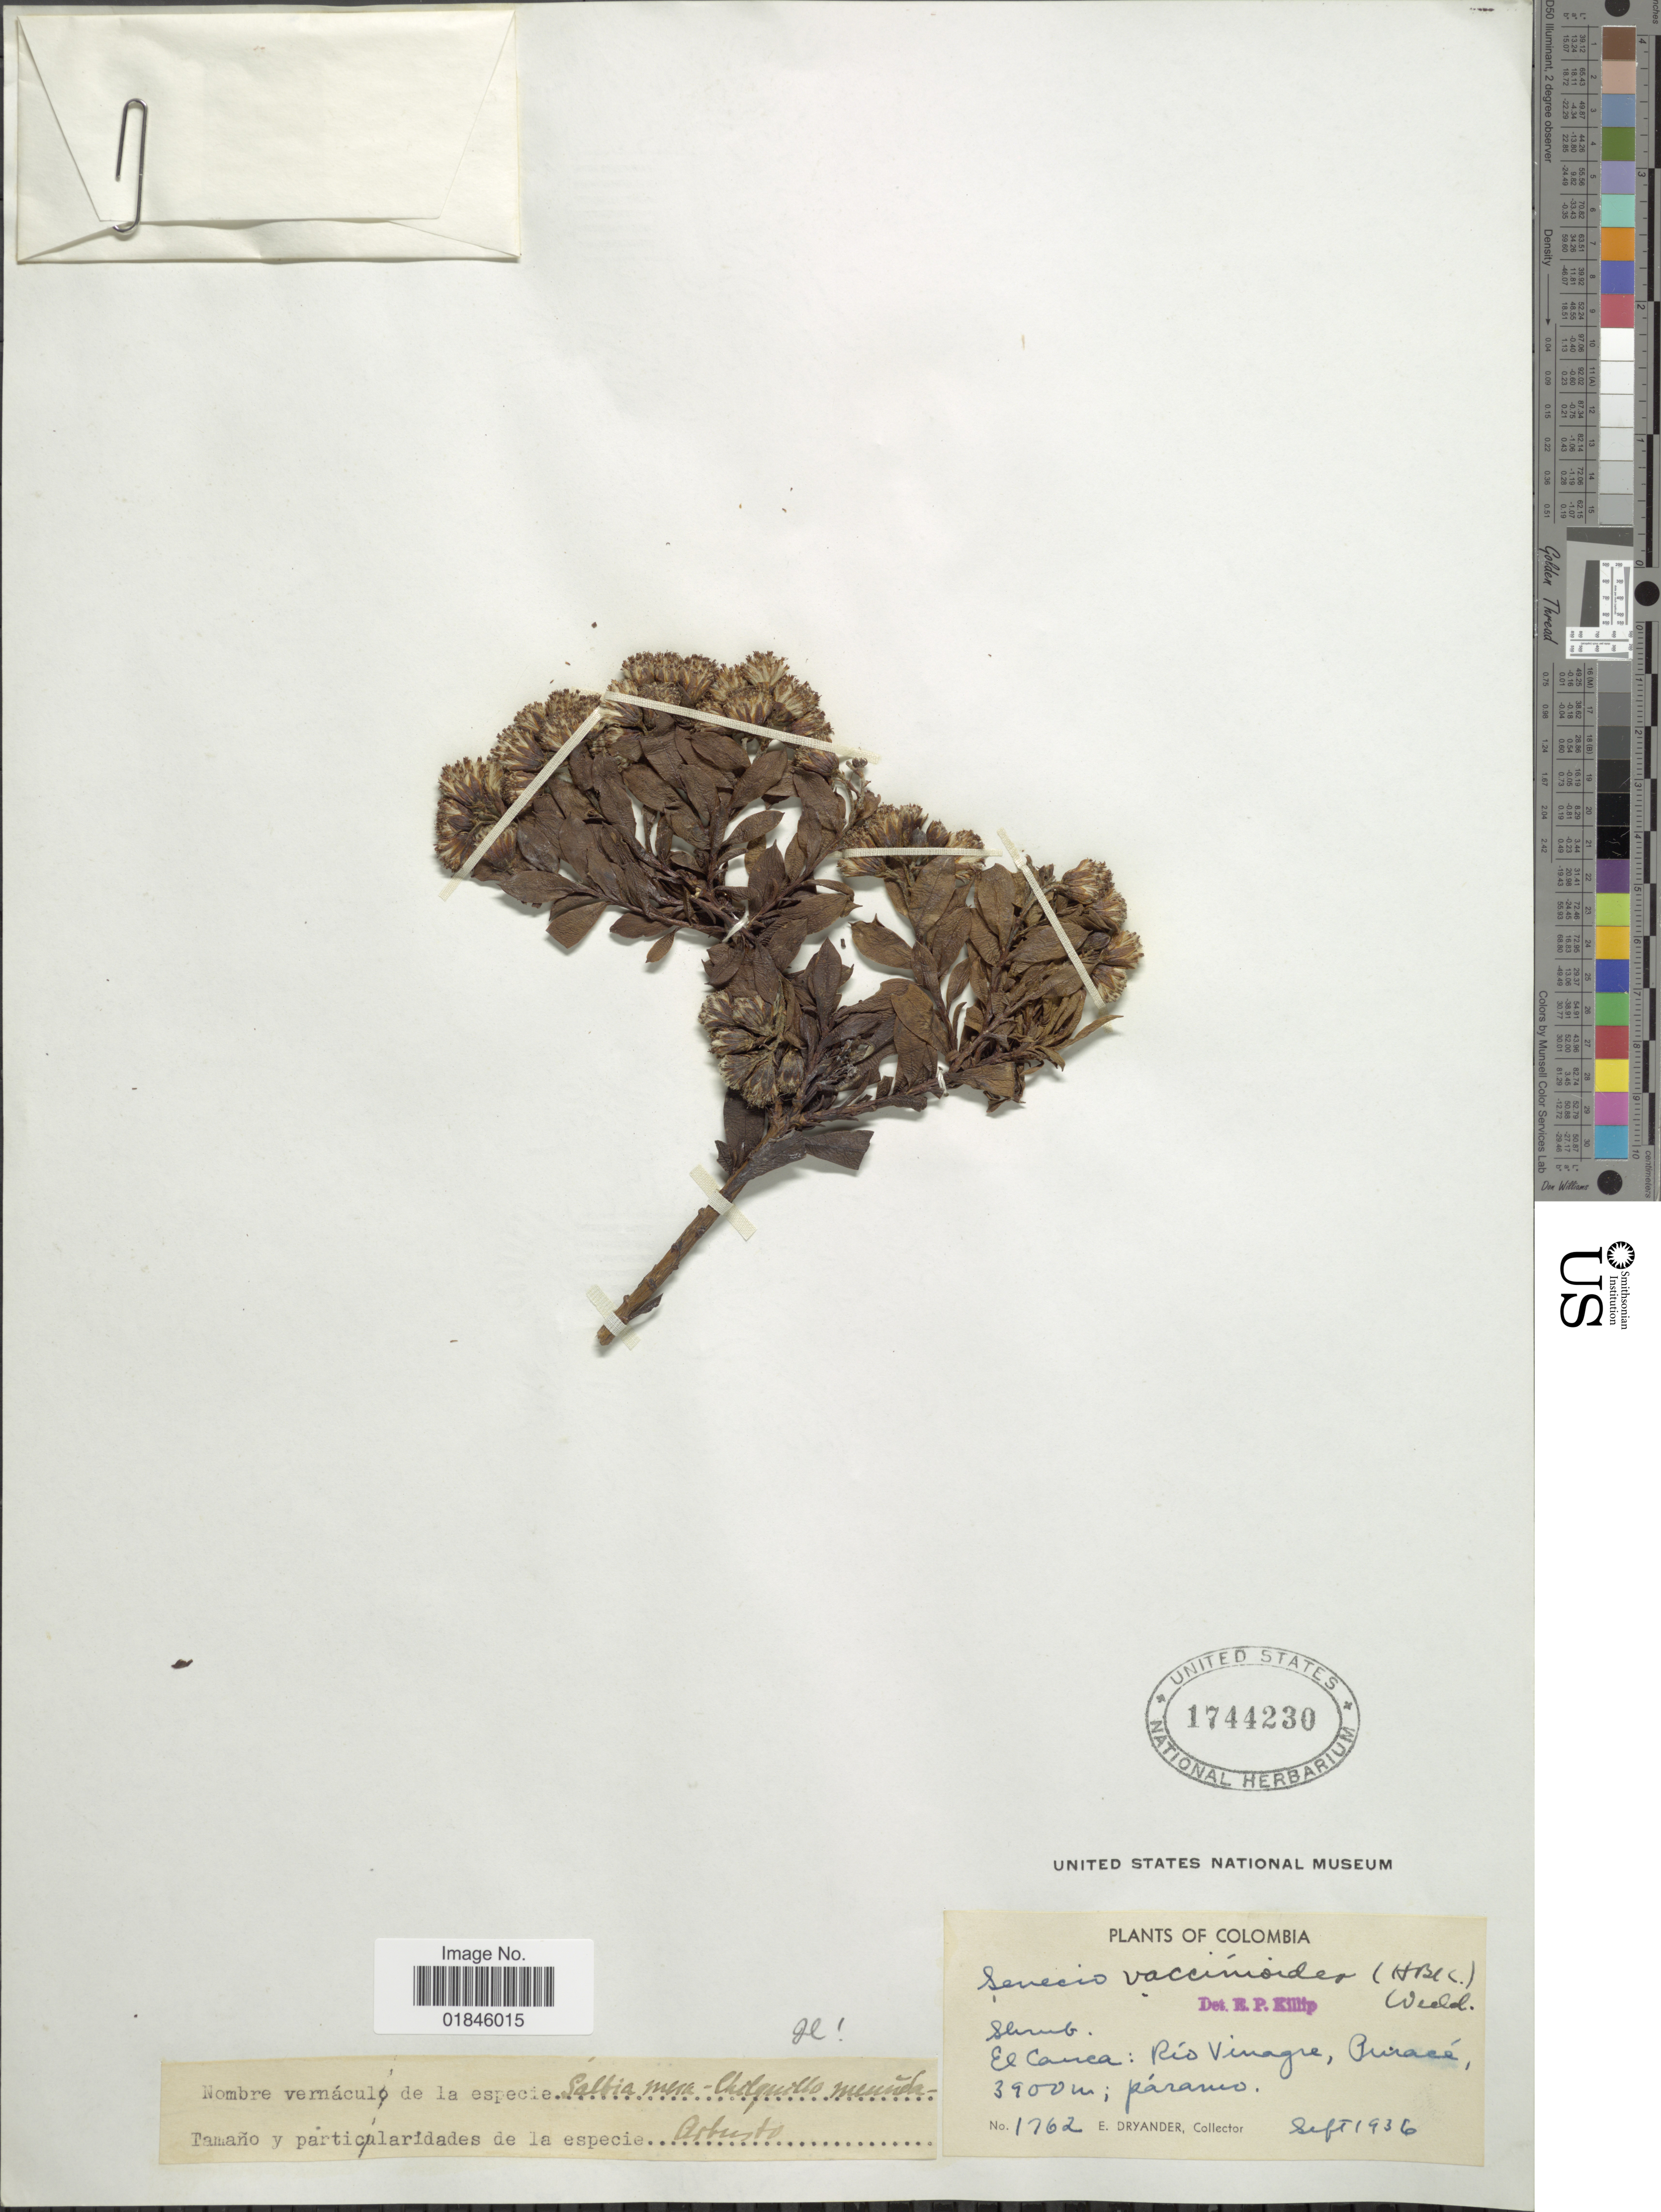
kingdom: Plantae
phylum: Tracheophyta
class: Magnoliopsida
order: Asterales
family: Asteraceae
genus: Pentacalia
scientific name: Pentacalia vaccinioides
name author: (Kunth) Cuatrec.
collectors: E. Dryander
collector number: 1762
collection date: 1936-09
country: Colombia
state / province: Cauca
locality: El Cauca: Río Vinagre, Puracá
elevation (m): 3900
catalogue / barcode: US 1744230